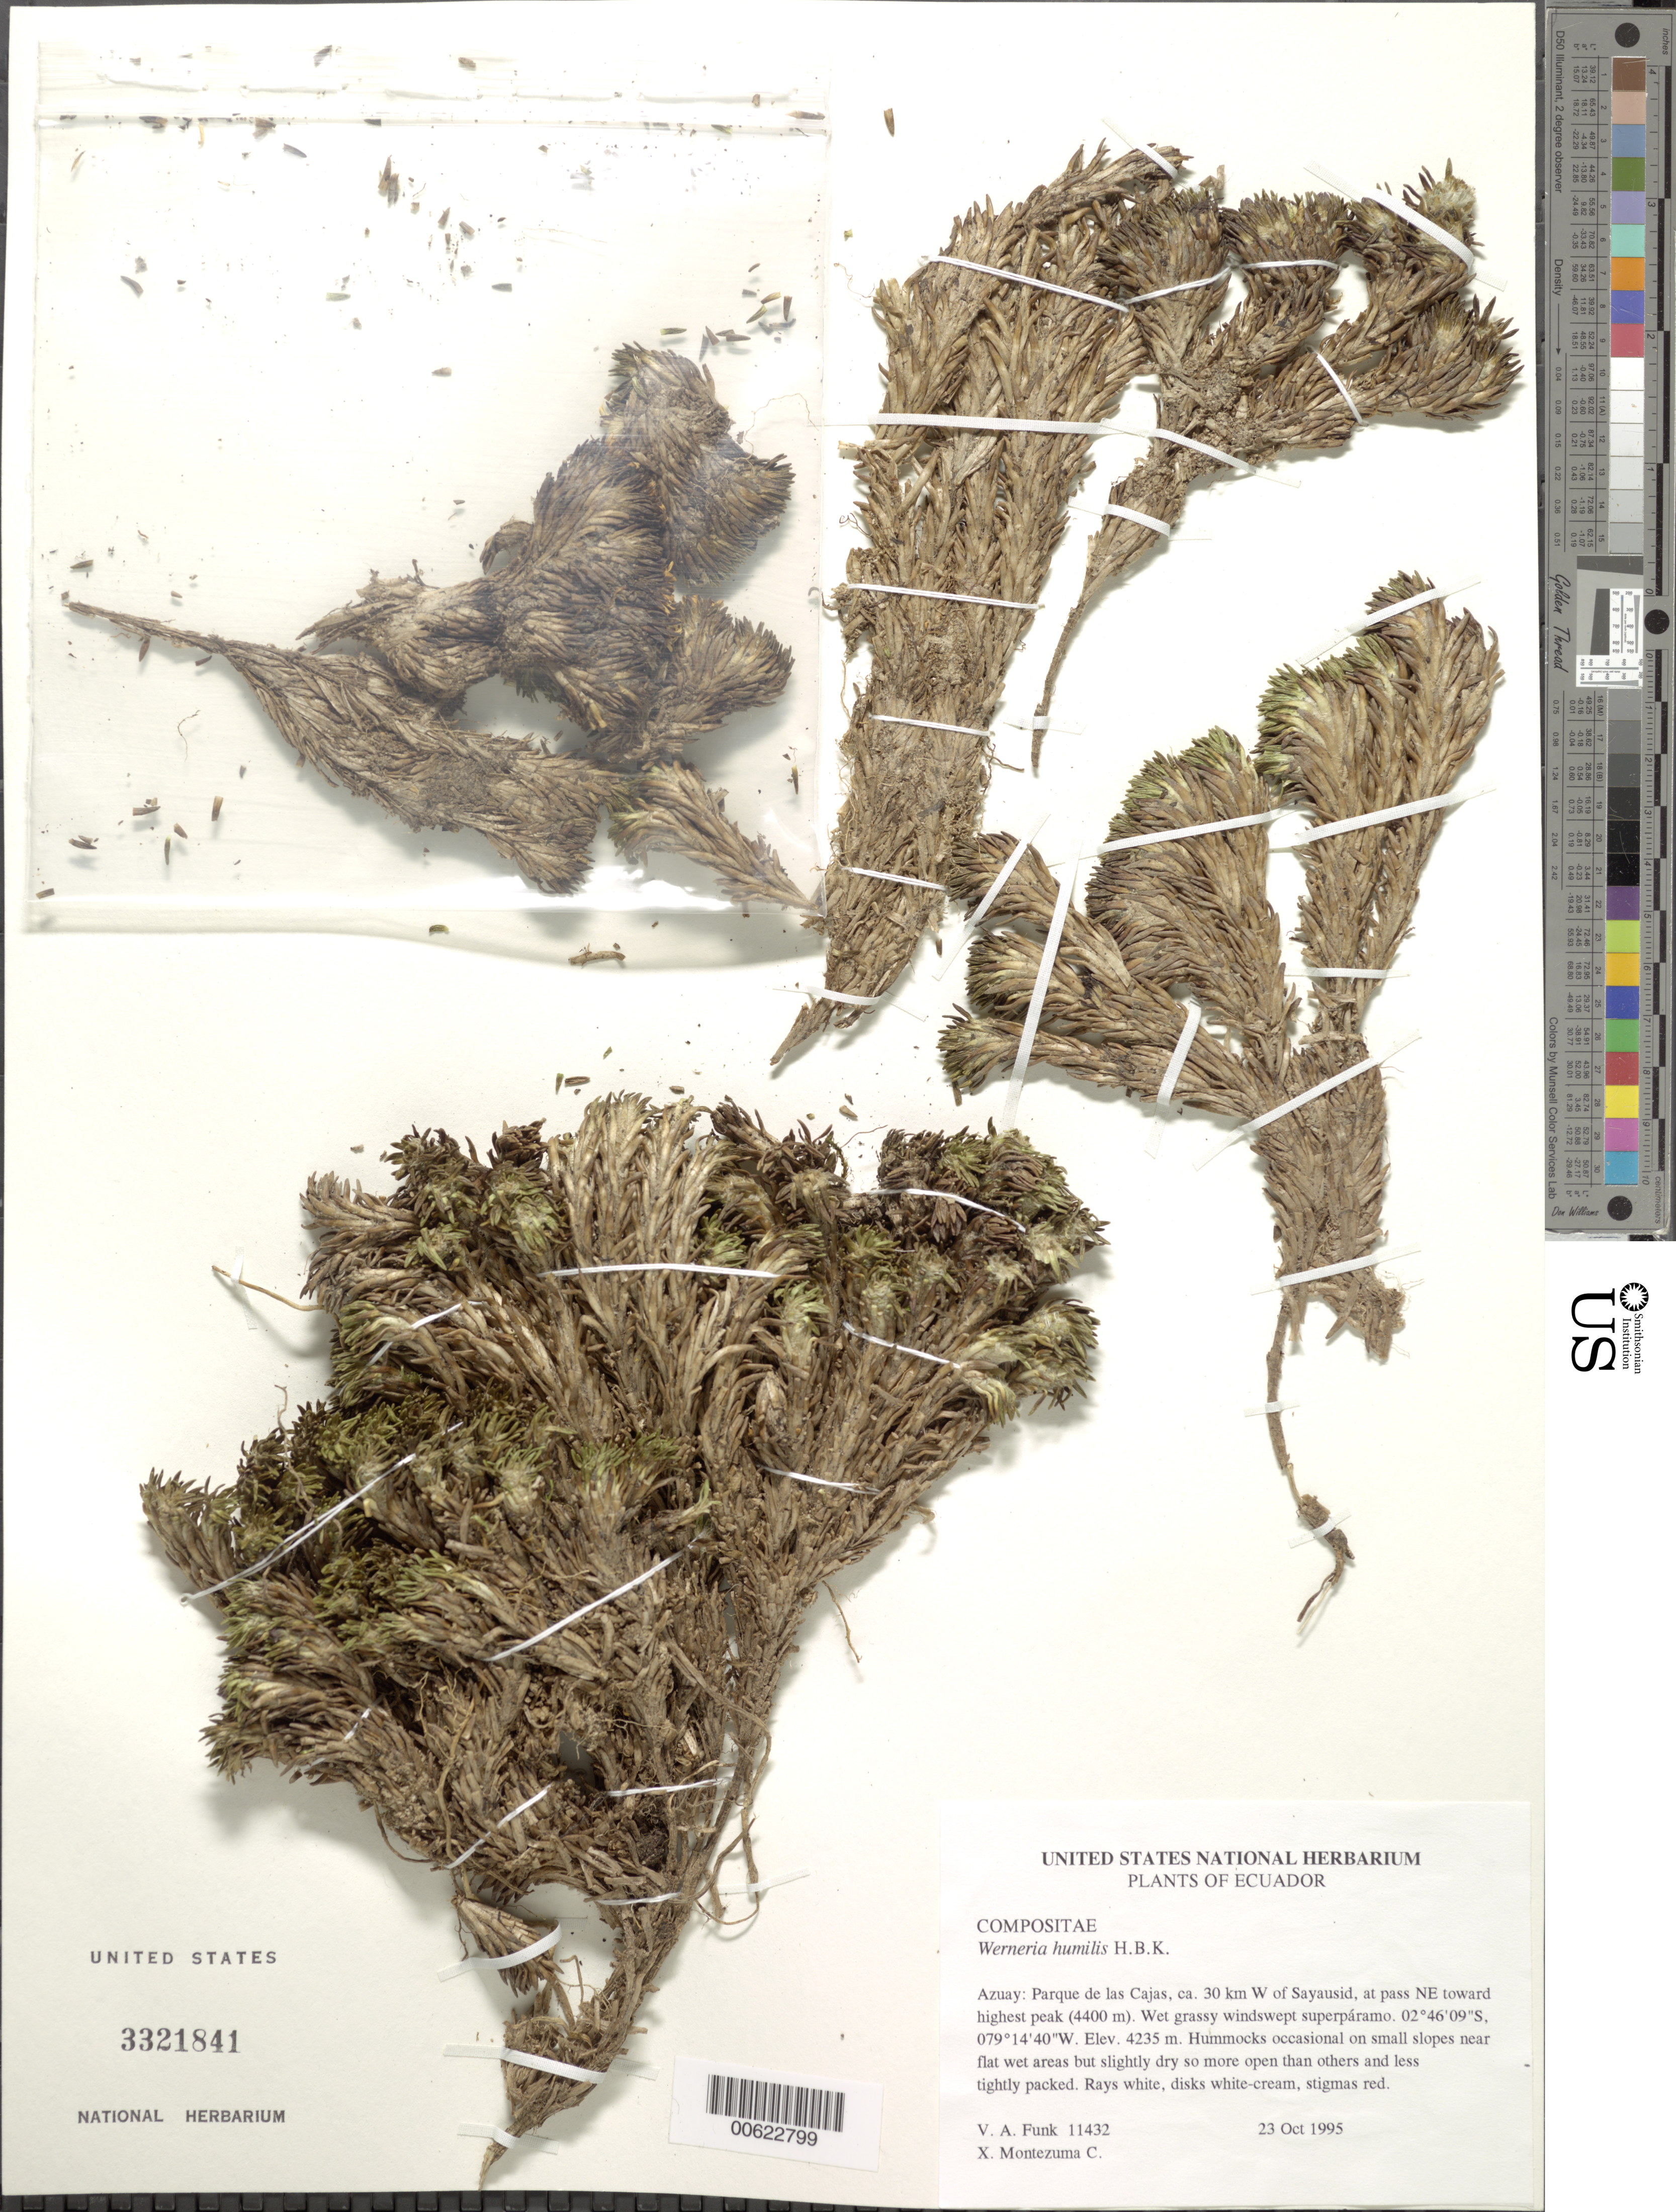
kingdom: Plantae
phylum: Tracheophyta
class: Magnoliopsida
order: Asterales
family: Asteraceae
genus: Xenophyllum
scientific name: Xenophyllum humile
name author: (Kunth) V.A. Funk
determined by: Funk, Vicki A., (BOT), Smithsonian Institution - National Museum of Natural History (UNITED STATES)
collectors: V. Funk & X. Montezuma C.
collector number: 11432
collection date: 1995-10-23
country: Ecuador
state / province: Azuay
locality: Parque de las Cajas, ca. 30 km W of Sayausid, at pass NE toward highest peak (4400 m).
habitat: Wet grassy windswept superpáramo. Small slopes near flat wet areas but slightly dry so more open and less ETC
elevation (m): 4235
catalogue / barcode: US 3321841